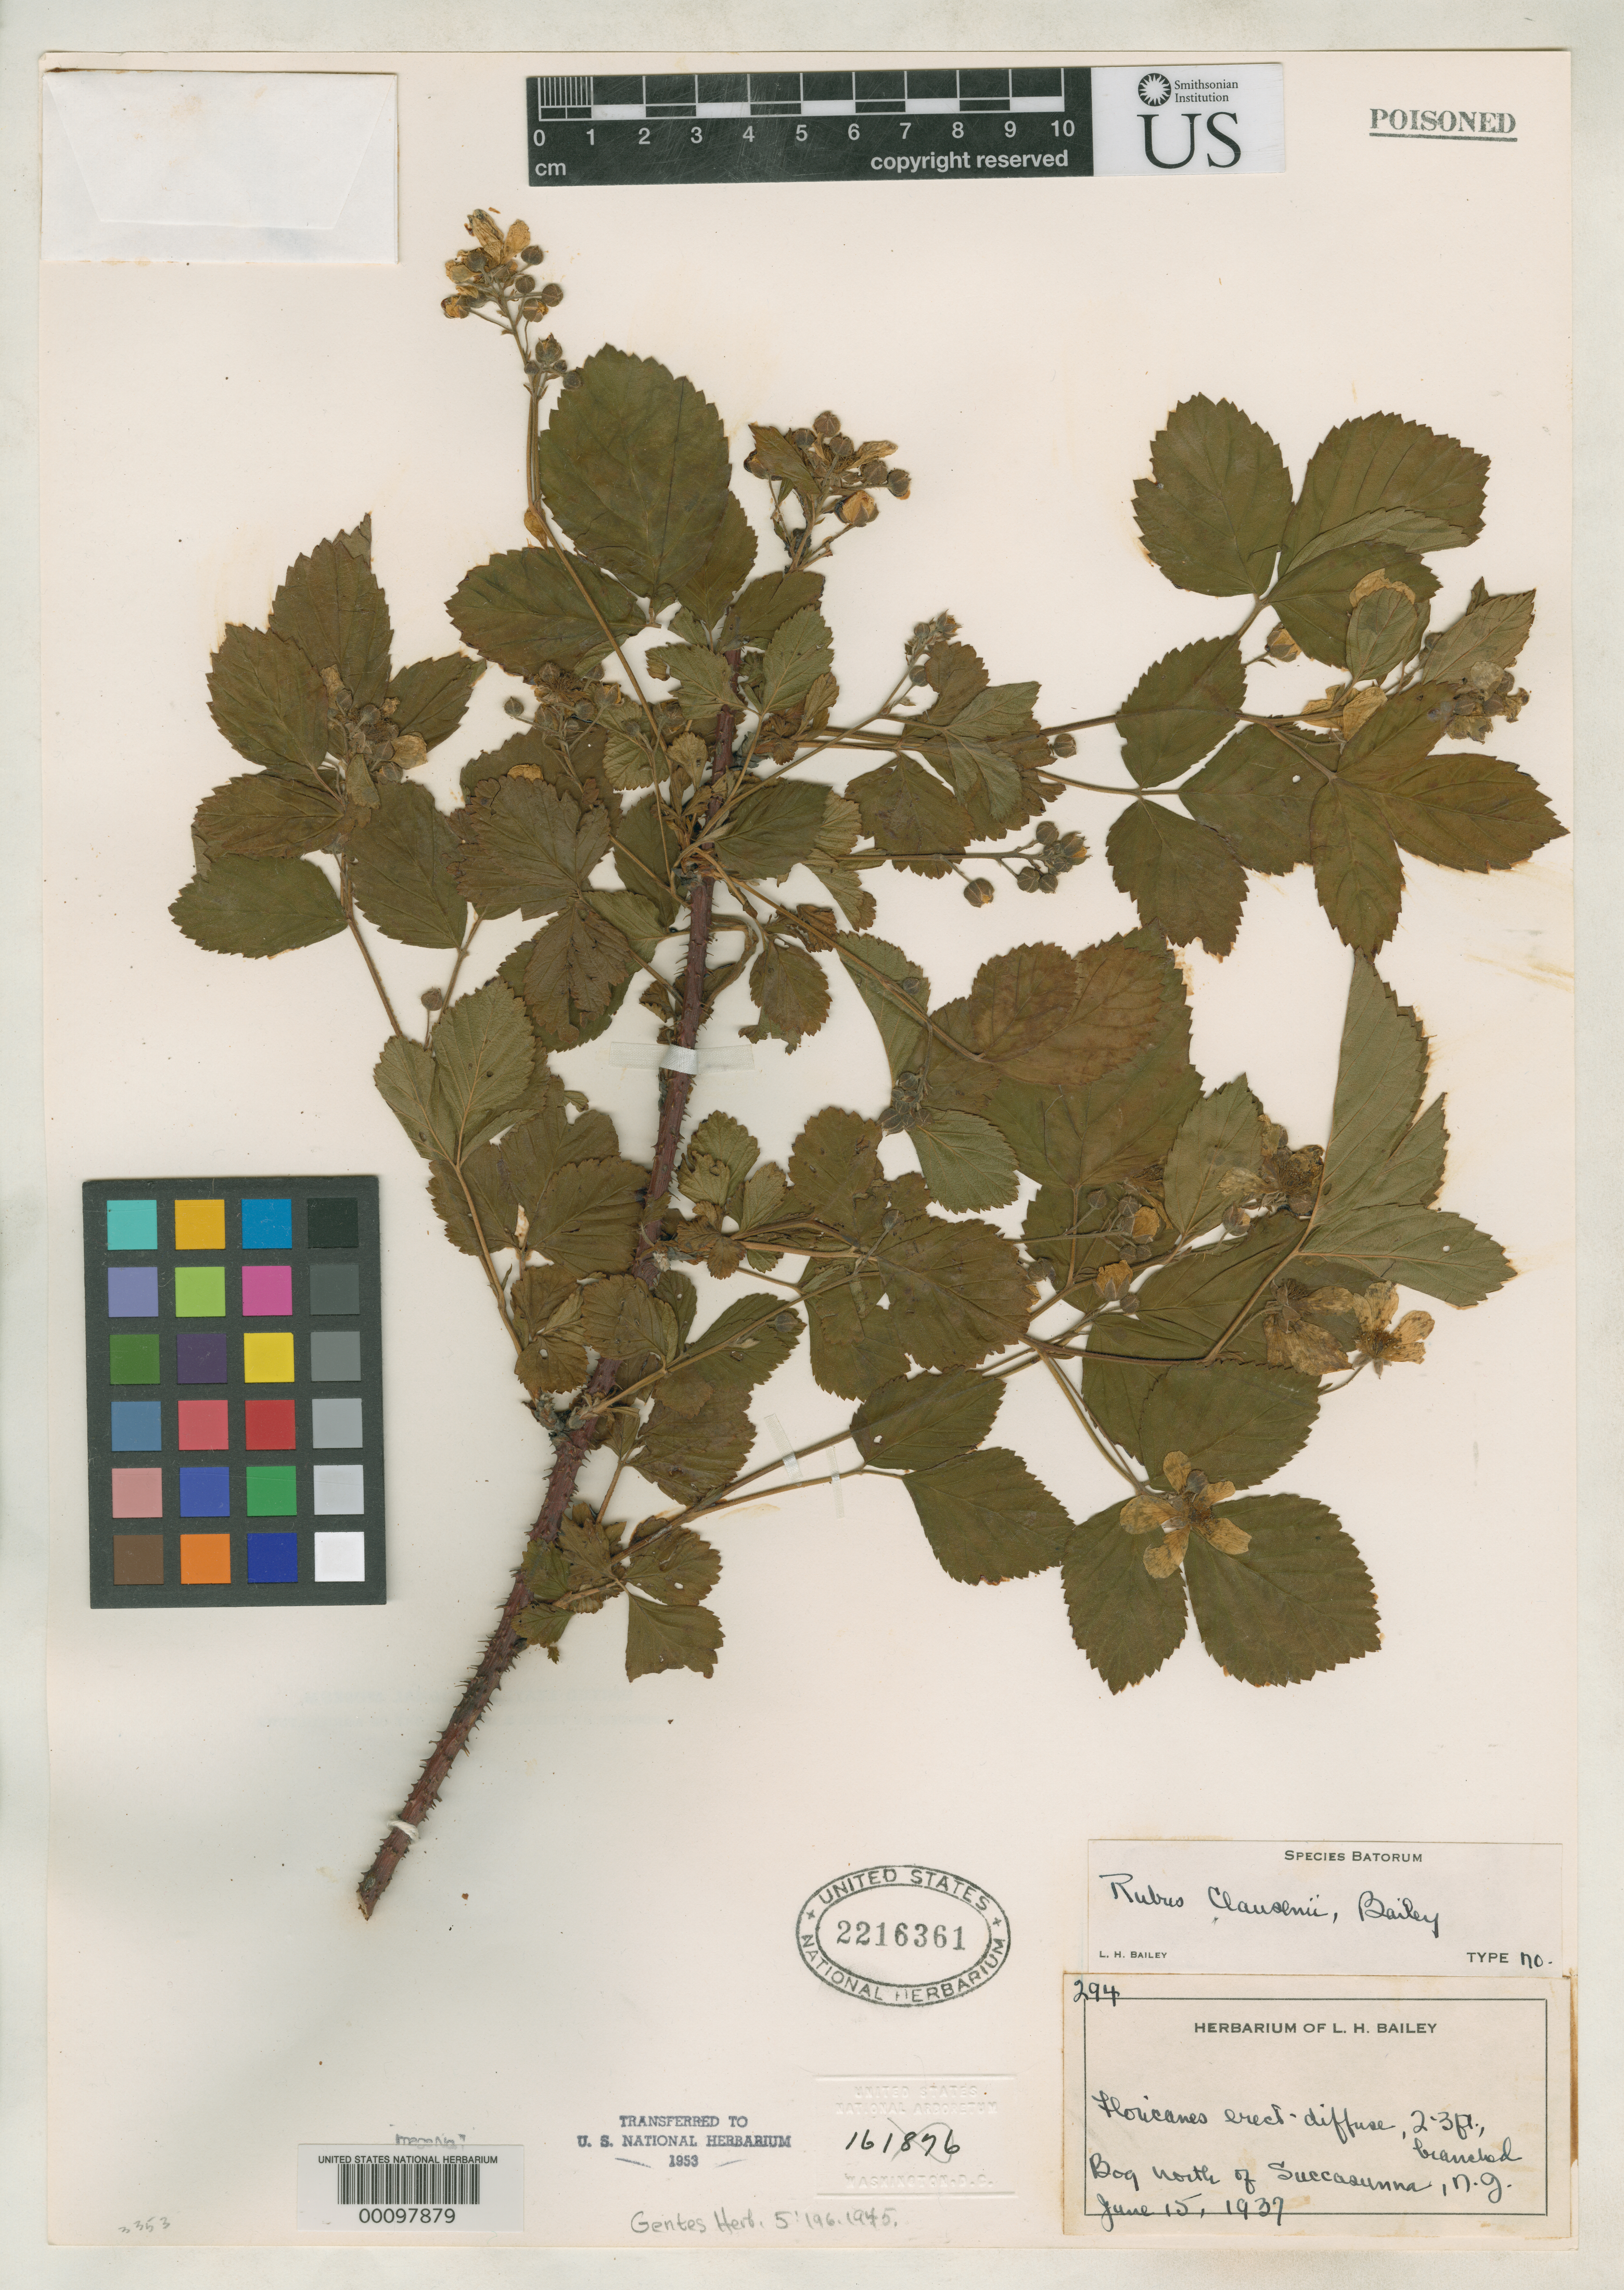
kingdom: Plantae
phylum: Tracheophyta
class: Magnoliopsida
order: Rosales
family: Rosaceae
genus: Rubus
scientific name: Rubus clausenii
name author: L.H. Bailey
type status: Isotype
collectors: L. H. Bailey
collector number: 294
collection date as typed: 15 Jun 1937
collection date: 1937-06-15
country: United States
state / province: New Jersey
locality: Bog N of Succasunna.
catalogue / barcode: US 2216361